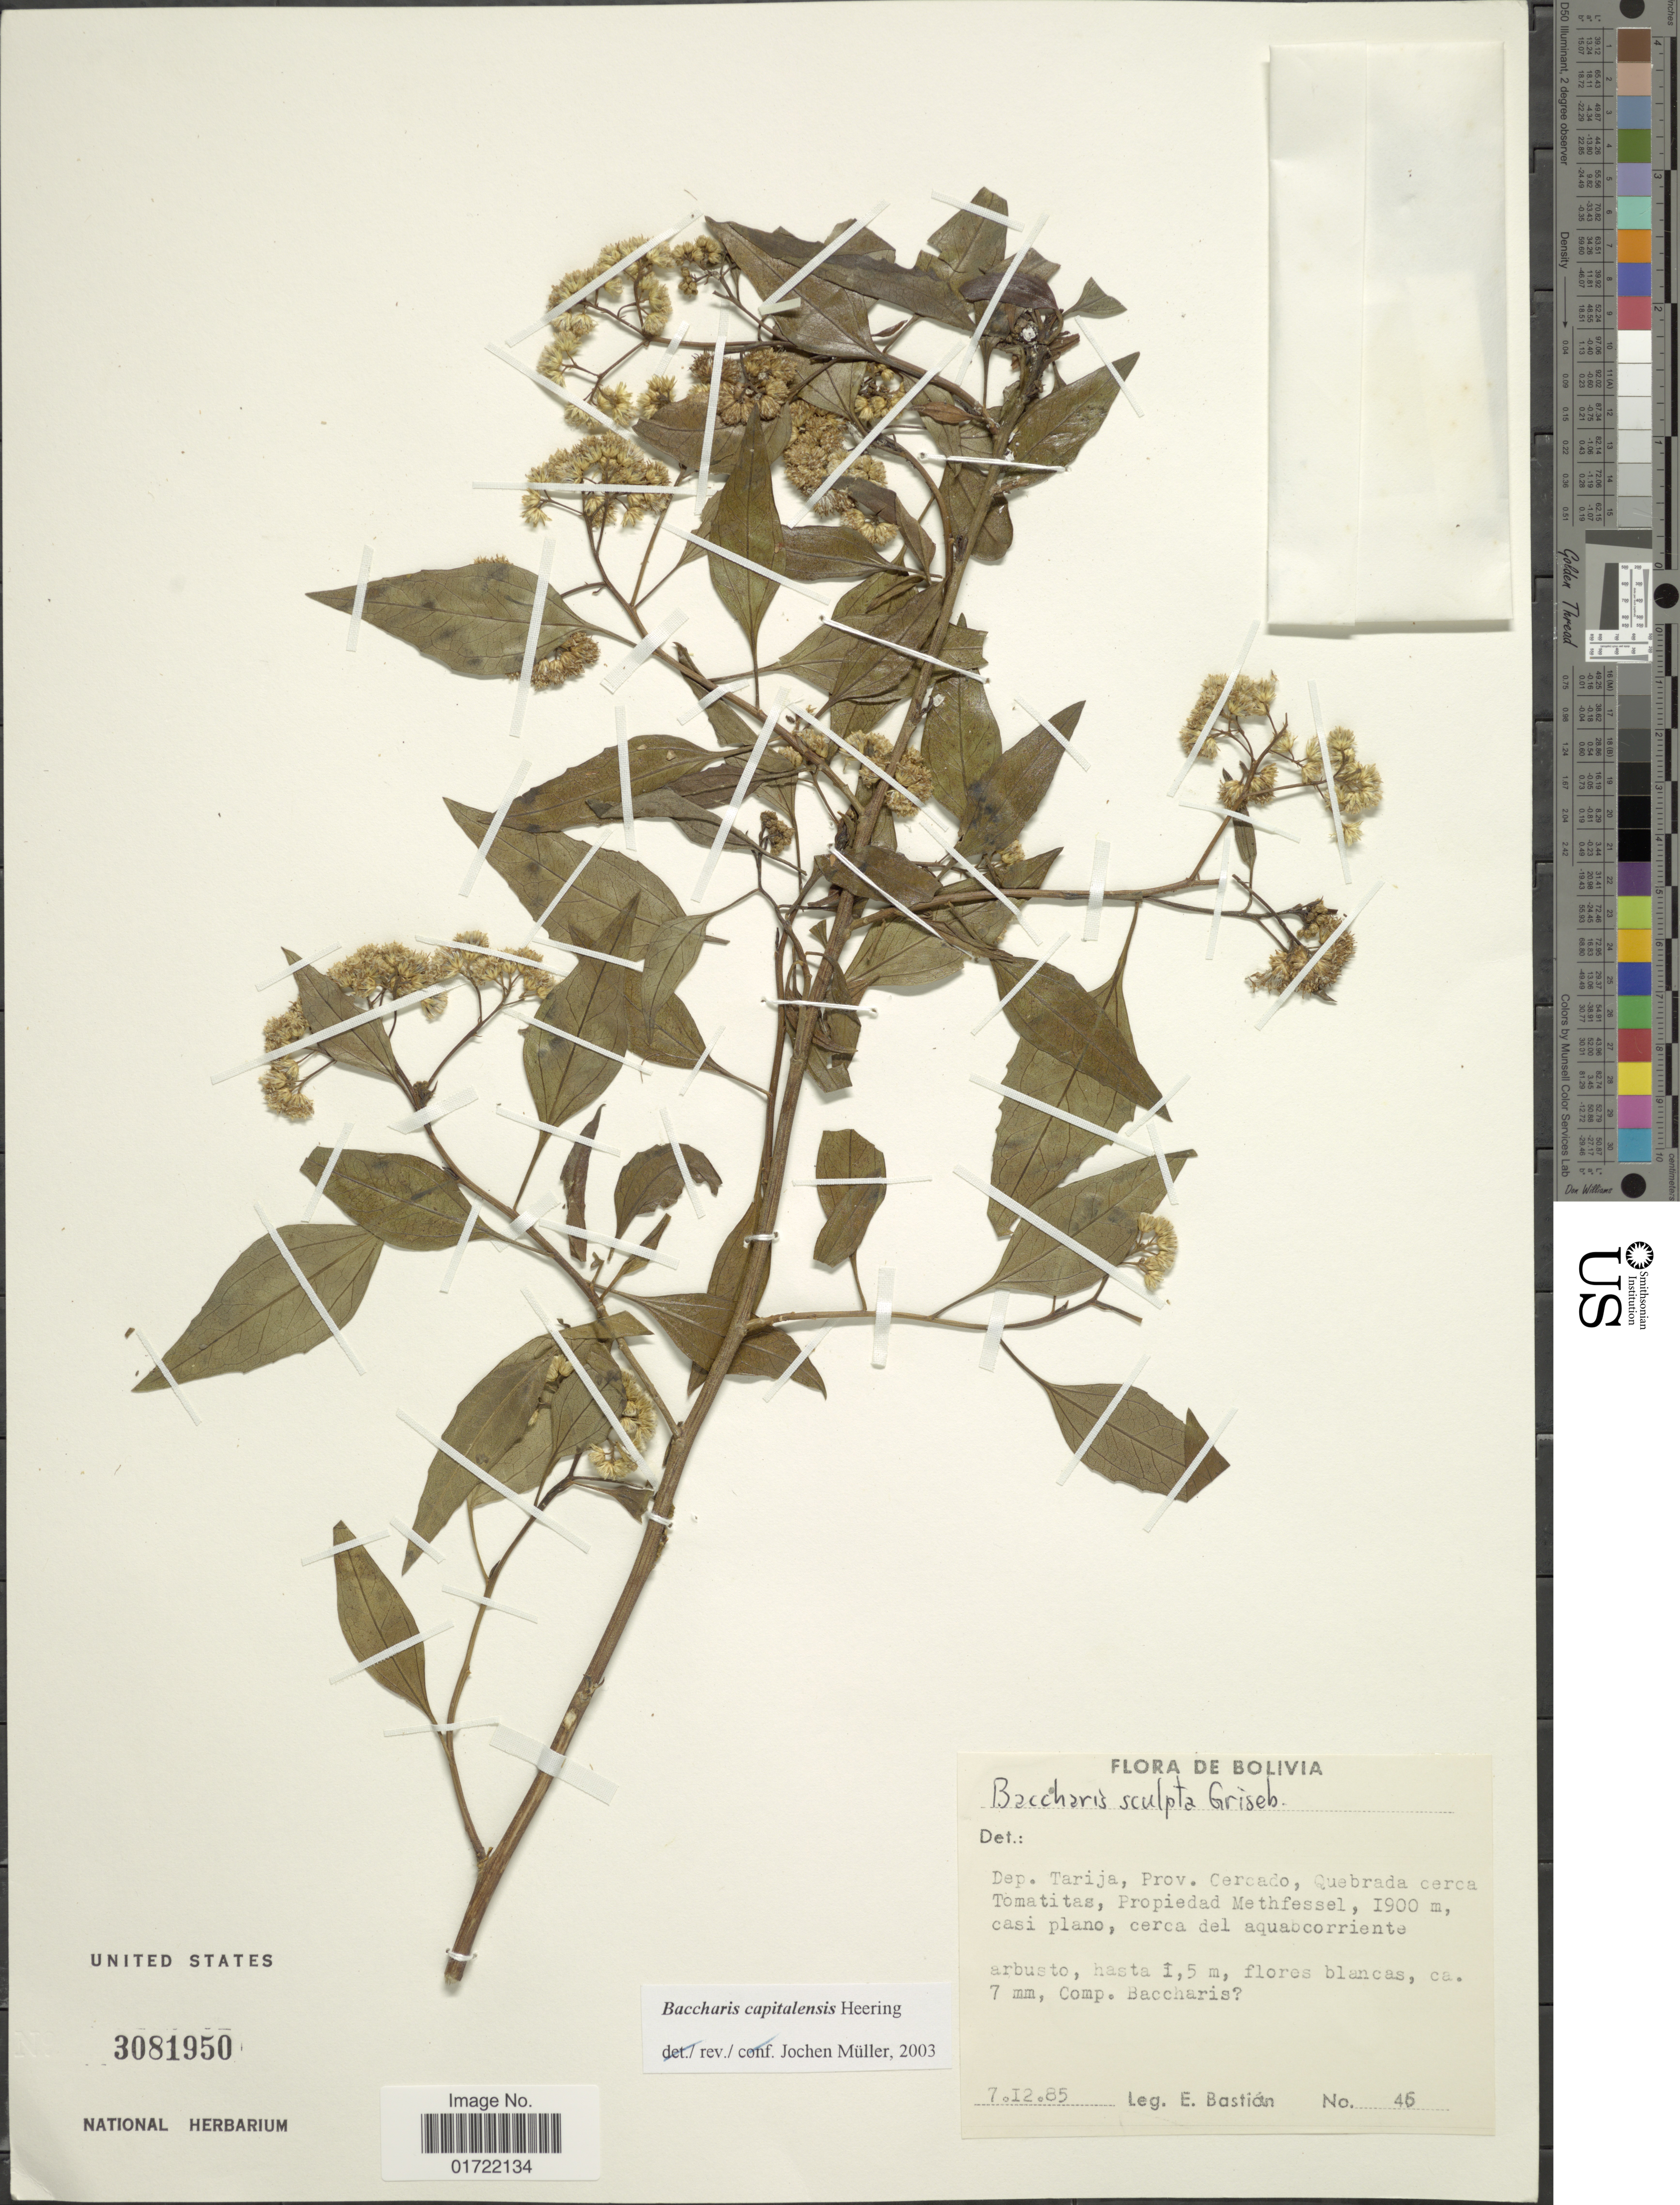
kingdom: Plantae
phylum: Tracheophyta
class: Magnoliopsida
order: Asterales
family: Asteraceae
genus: Baccharis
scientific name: Baccharis capitalensis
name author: Heering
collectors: E. Bastian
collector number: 46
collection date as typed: Transcribed d/m/y: 7/12/85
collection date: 1985-12-07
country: Bolivia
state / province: Tarija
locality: Dep. Tarija, Prov. Cercado, Quebrada cerca Tomatitas, Propiedad Methfessel, casi plano, cerca del auquabcorriente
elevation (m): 1900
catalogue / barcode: US 3081950